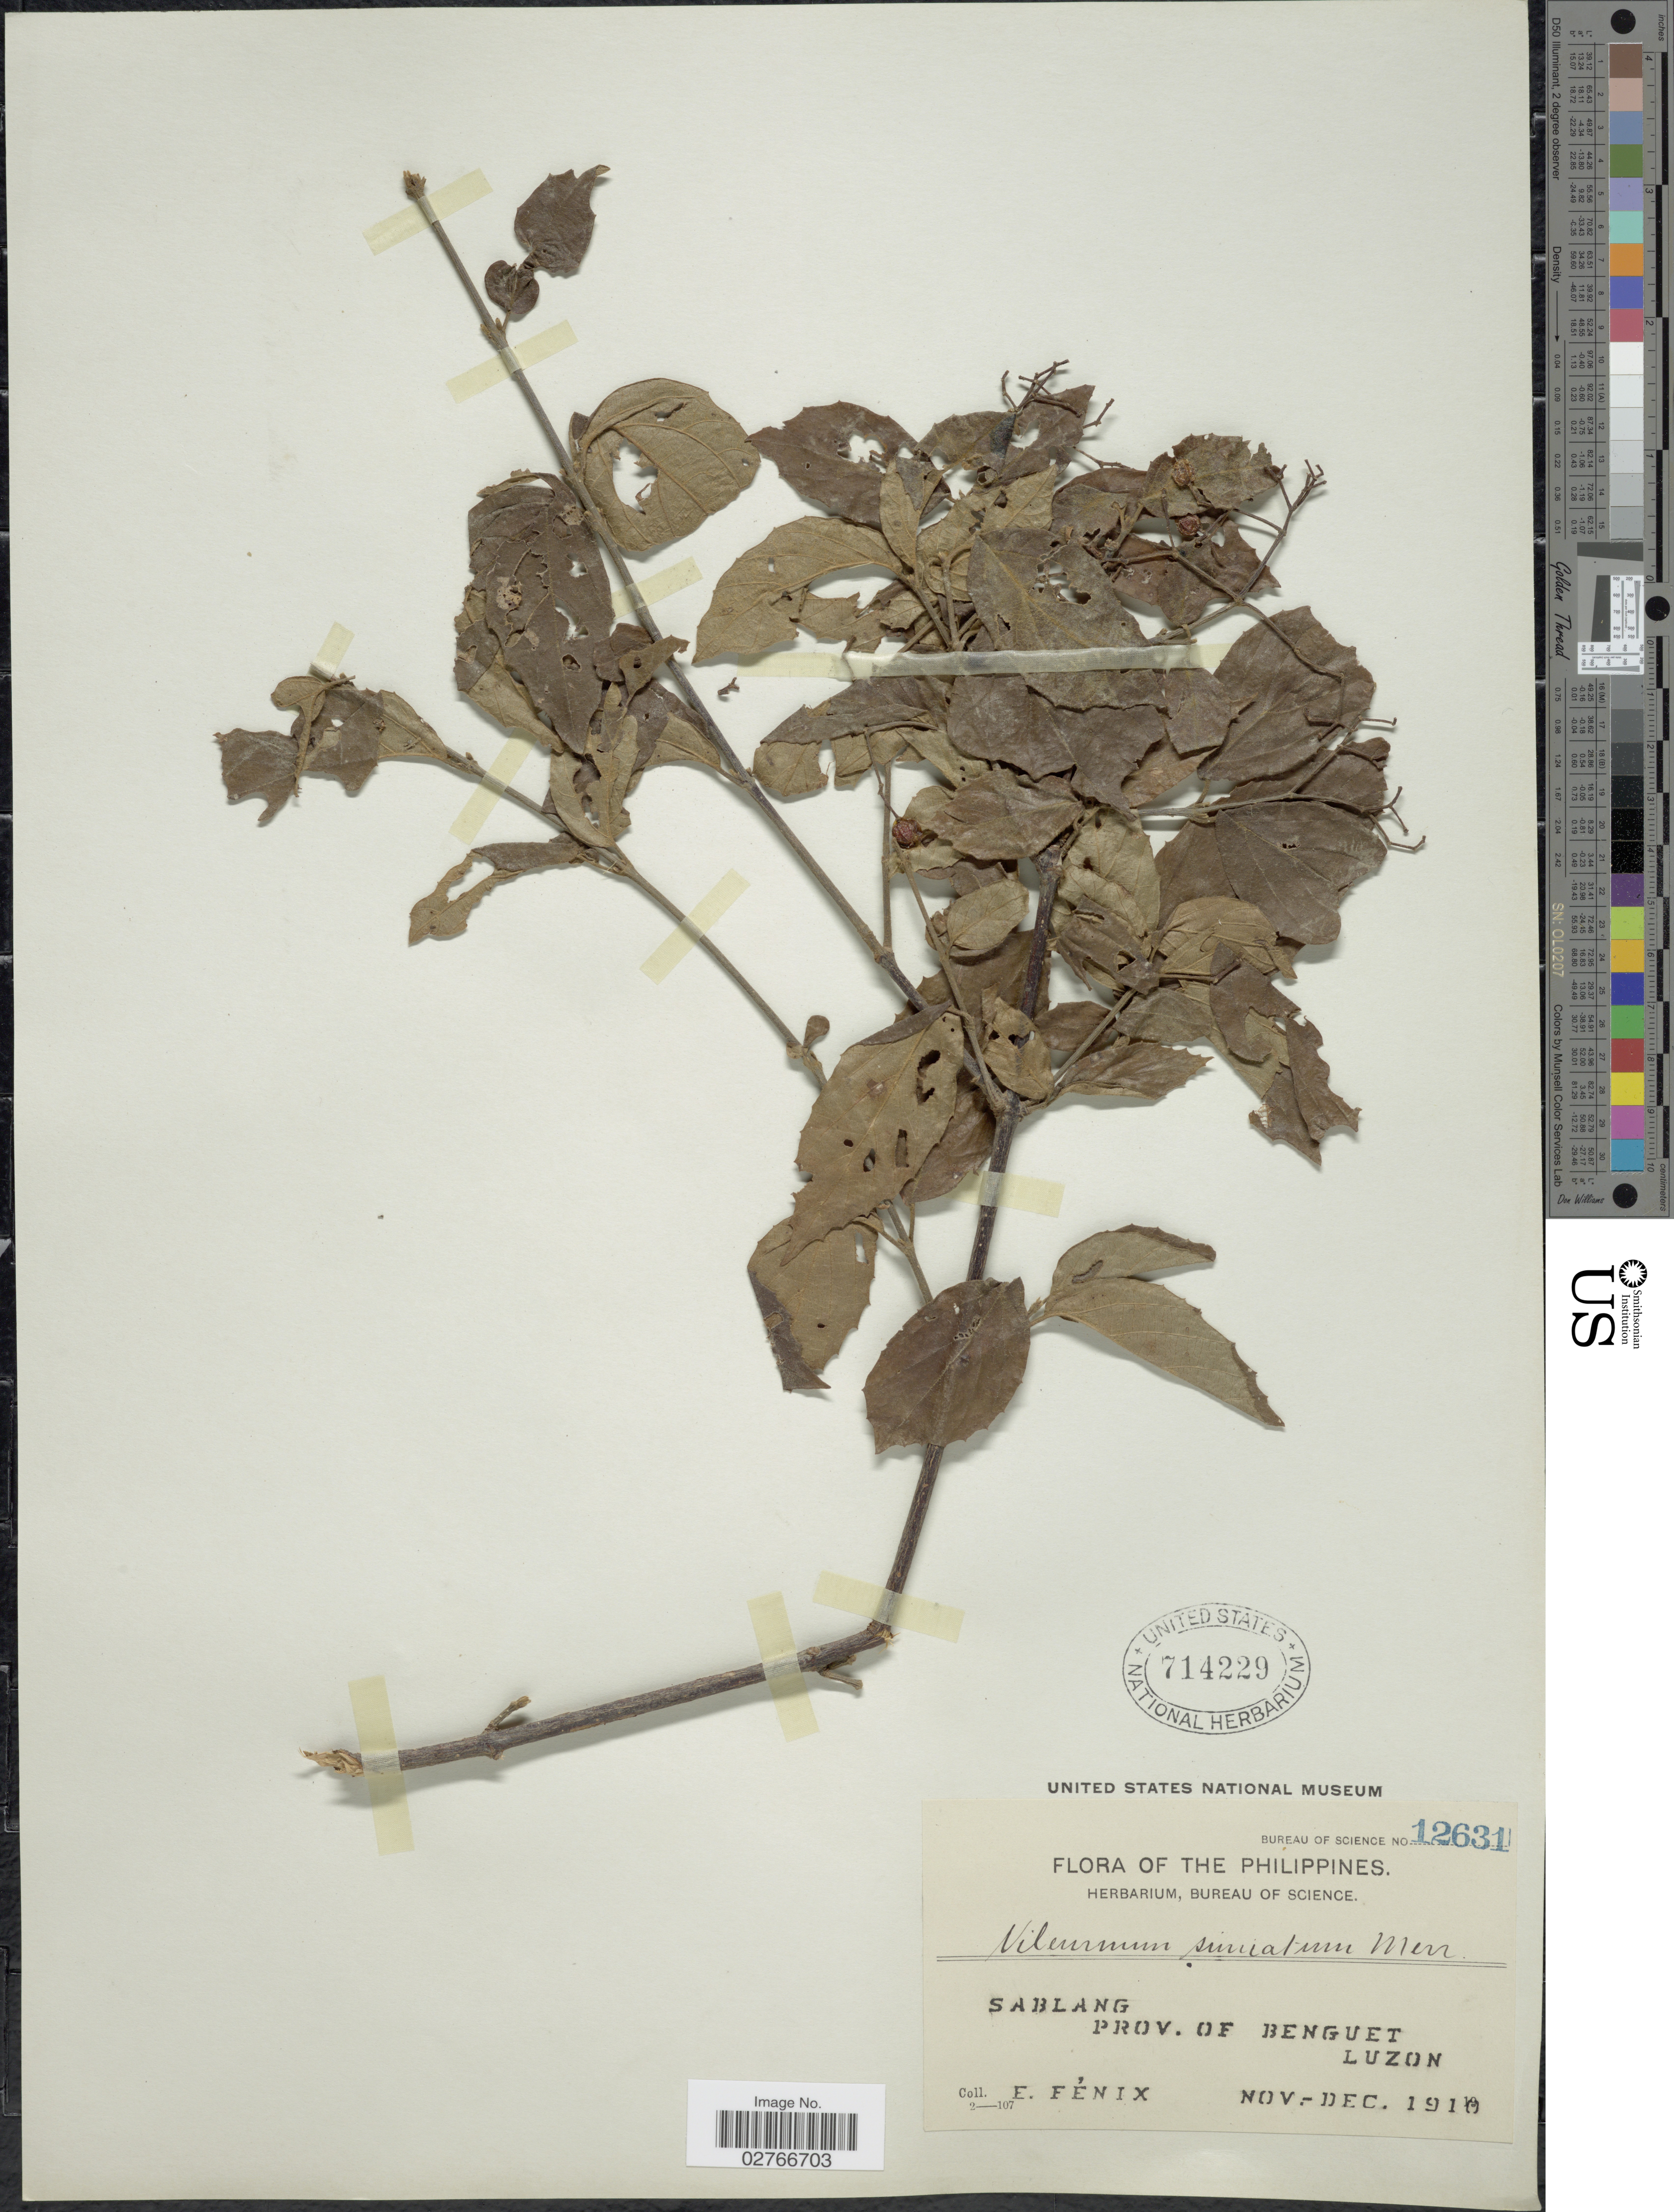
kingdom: Plantae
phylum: Tracheophyta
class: Magnoliopsida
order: Dipsacales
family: Viburnaceae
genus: Viburnum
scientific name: Viburnum sinuatum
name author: Merr.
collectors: E. Fénix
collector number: Bureau of Science 12631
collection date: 1910-11/1910-12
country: Philippines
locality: Sablang, Prov. of Benguet, Luzon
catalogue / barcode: US 714229